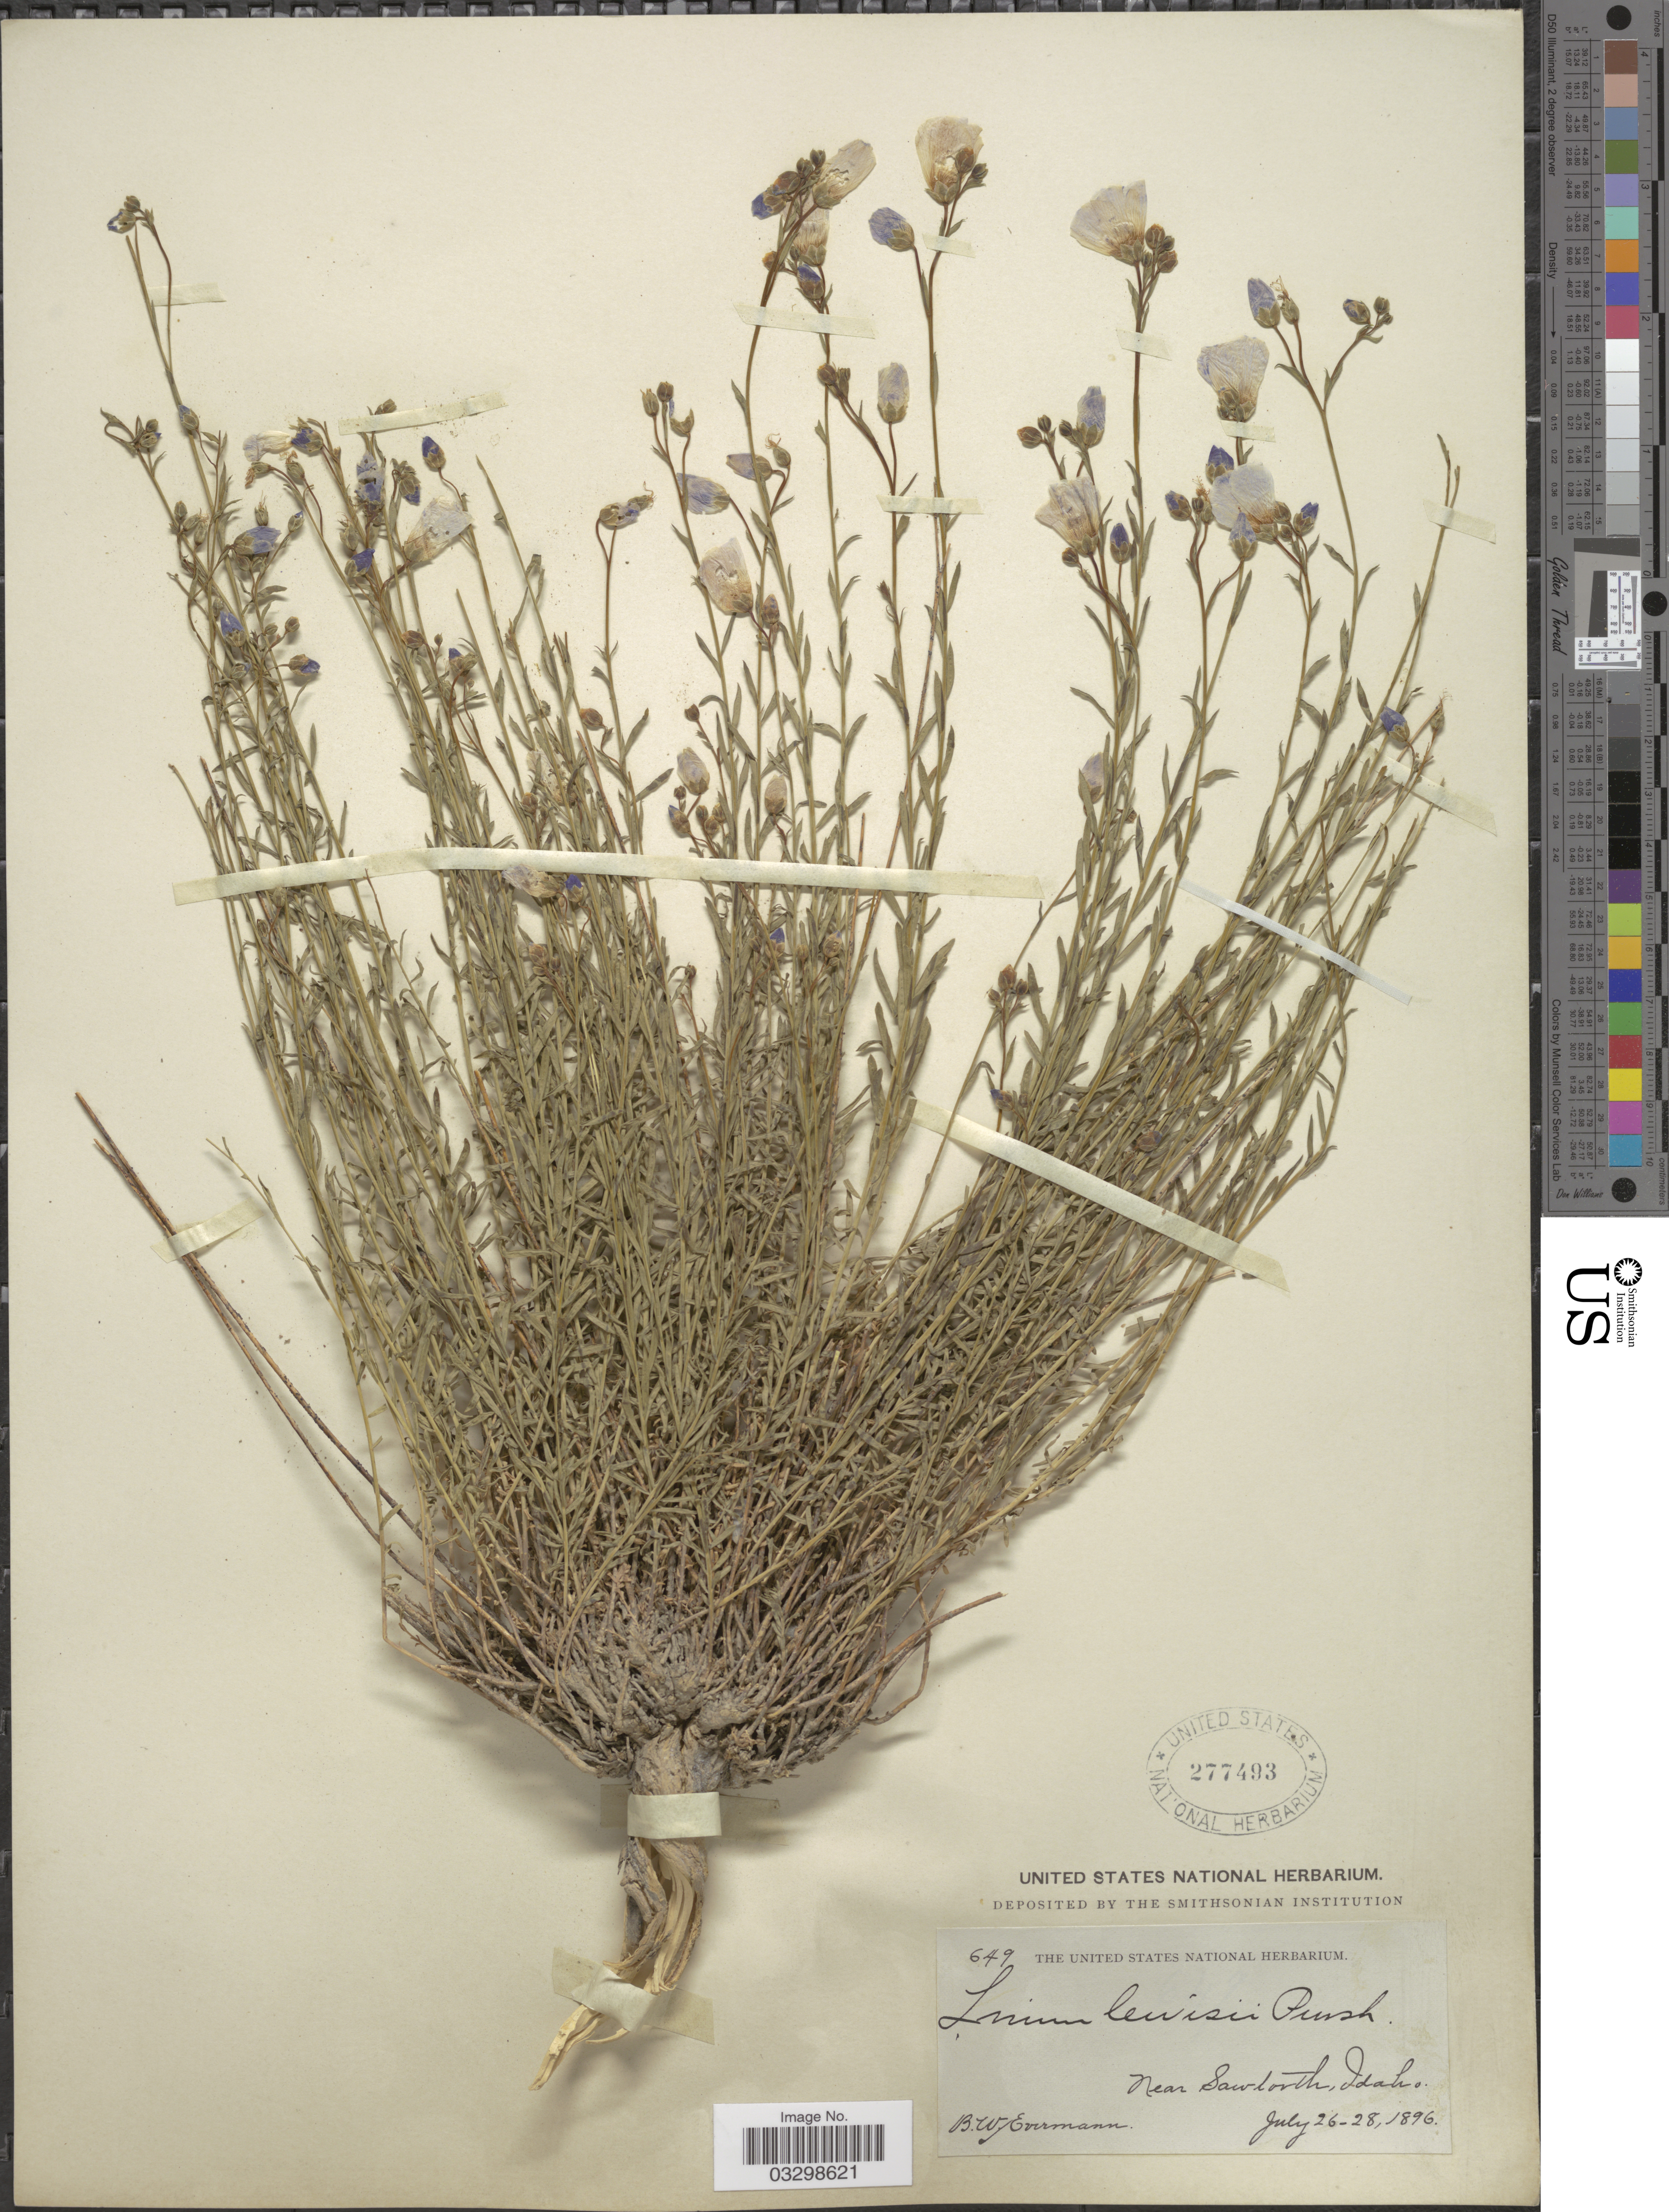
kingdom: Plantae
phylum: Tracheophyta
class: Magnoliopsida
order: Malpighiales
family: Linaceae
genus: Linum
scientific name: Linum lewisii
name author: Pursh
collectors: B. W. Evermann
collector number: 649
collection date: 1896-07-26/1896-07-28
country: United States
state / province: Idaho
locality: Near Sawtooth.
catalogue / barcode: US 277493